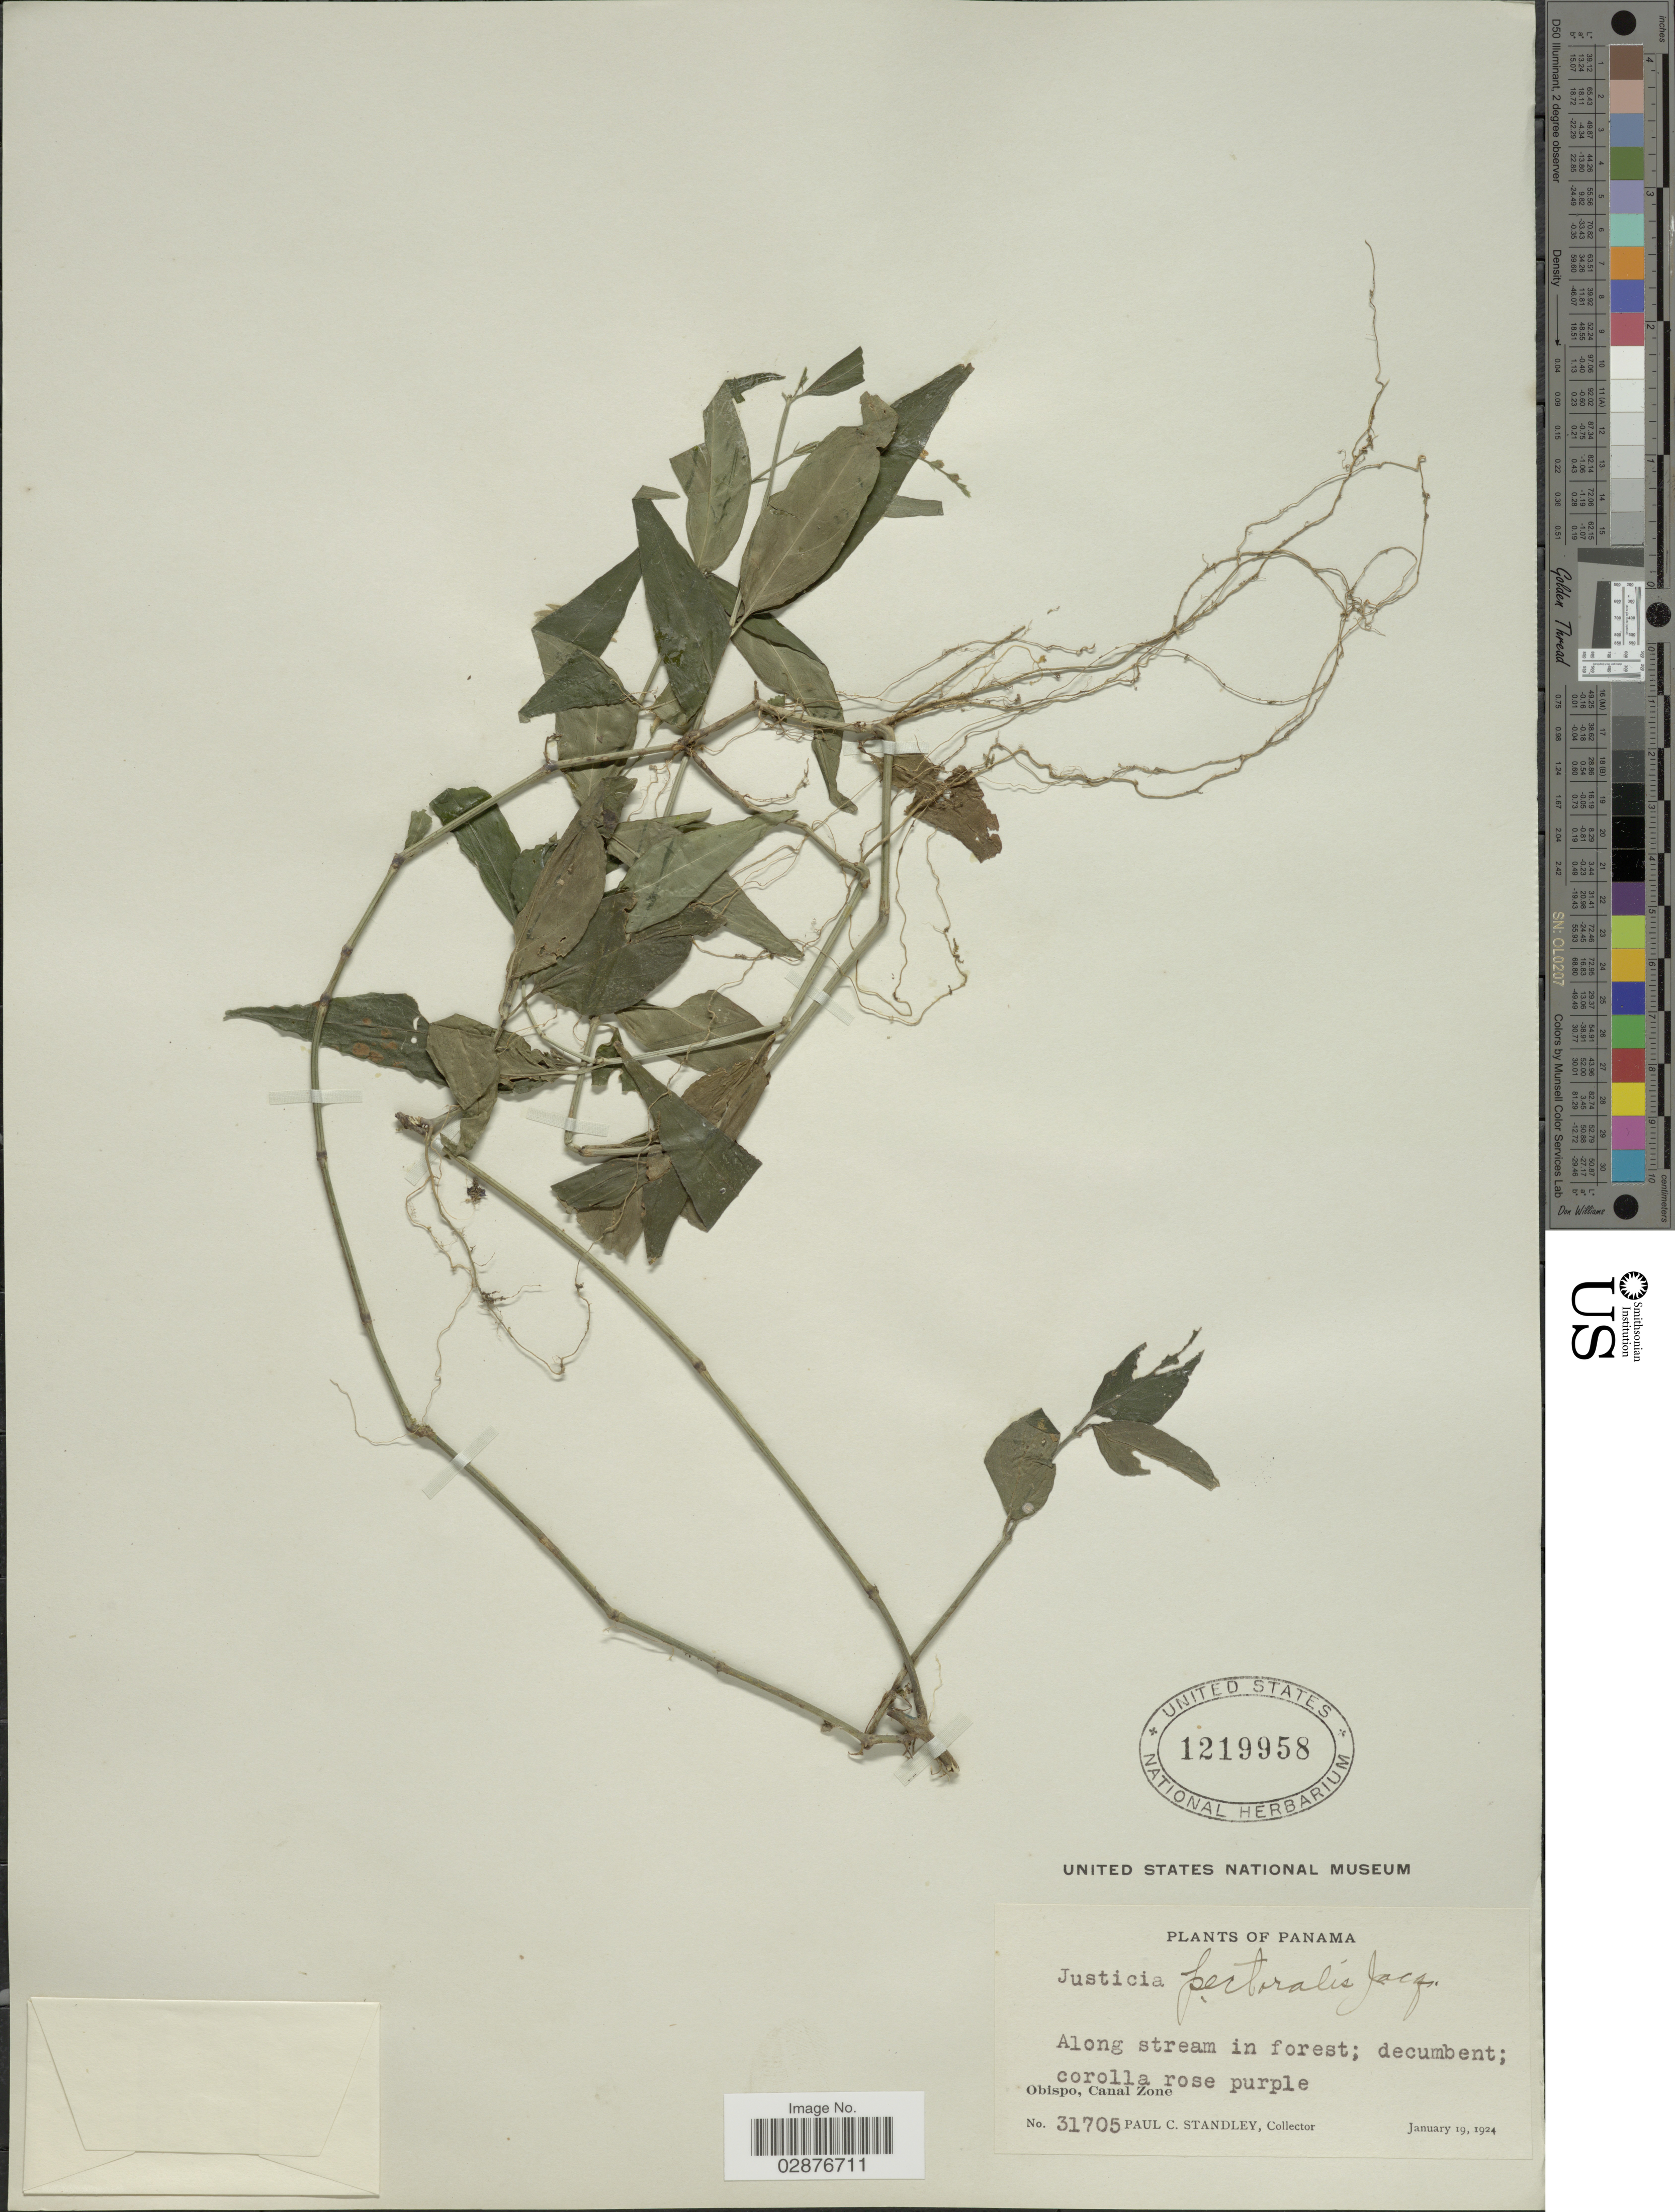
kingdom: Plantae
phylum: Tracheophyta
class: Magnoliopsida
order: Lamiales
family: Acanthaceae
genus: Justicia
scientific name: Justicia pectoralis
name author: Jacq.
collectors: P. C. Standley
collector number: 31705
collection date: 1924-01-19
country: Panama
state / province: Colón / Panamá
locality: Obispo, Canal Zone.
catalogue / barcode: US 1219958